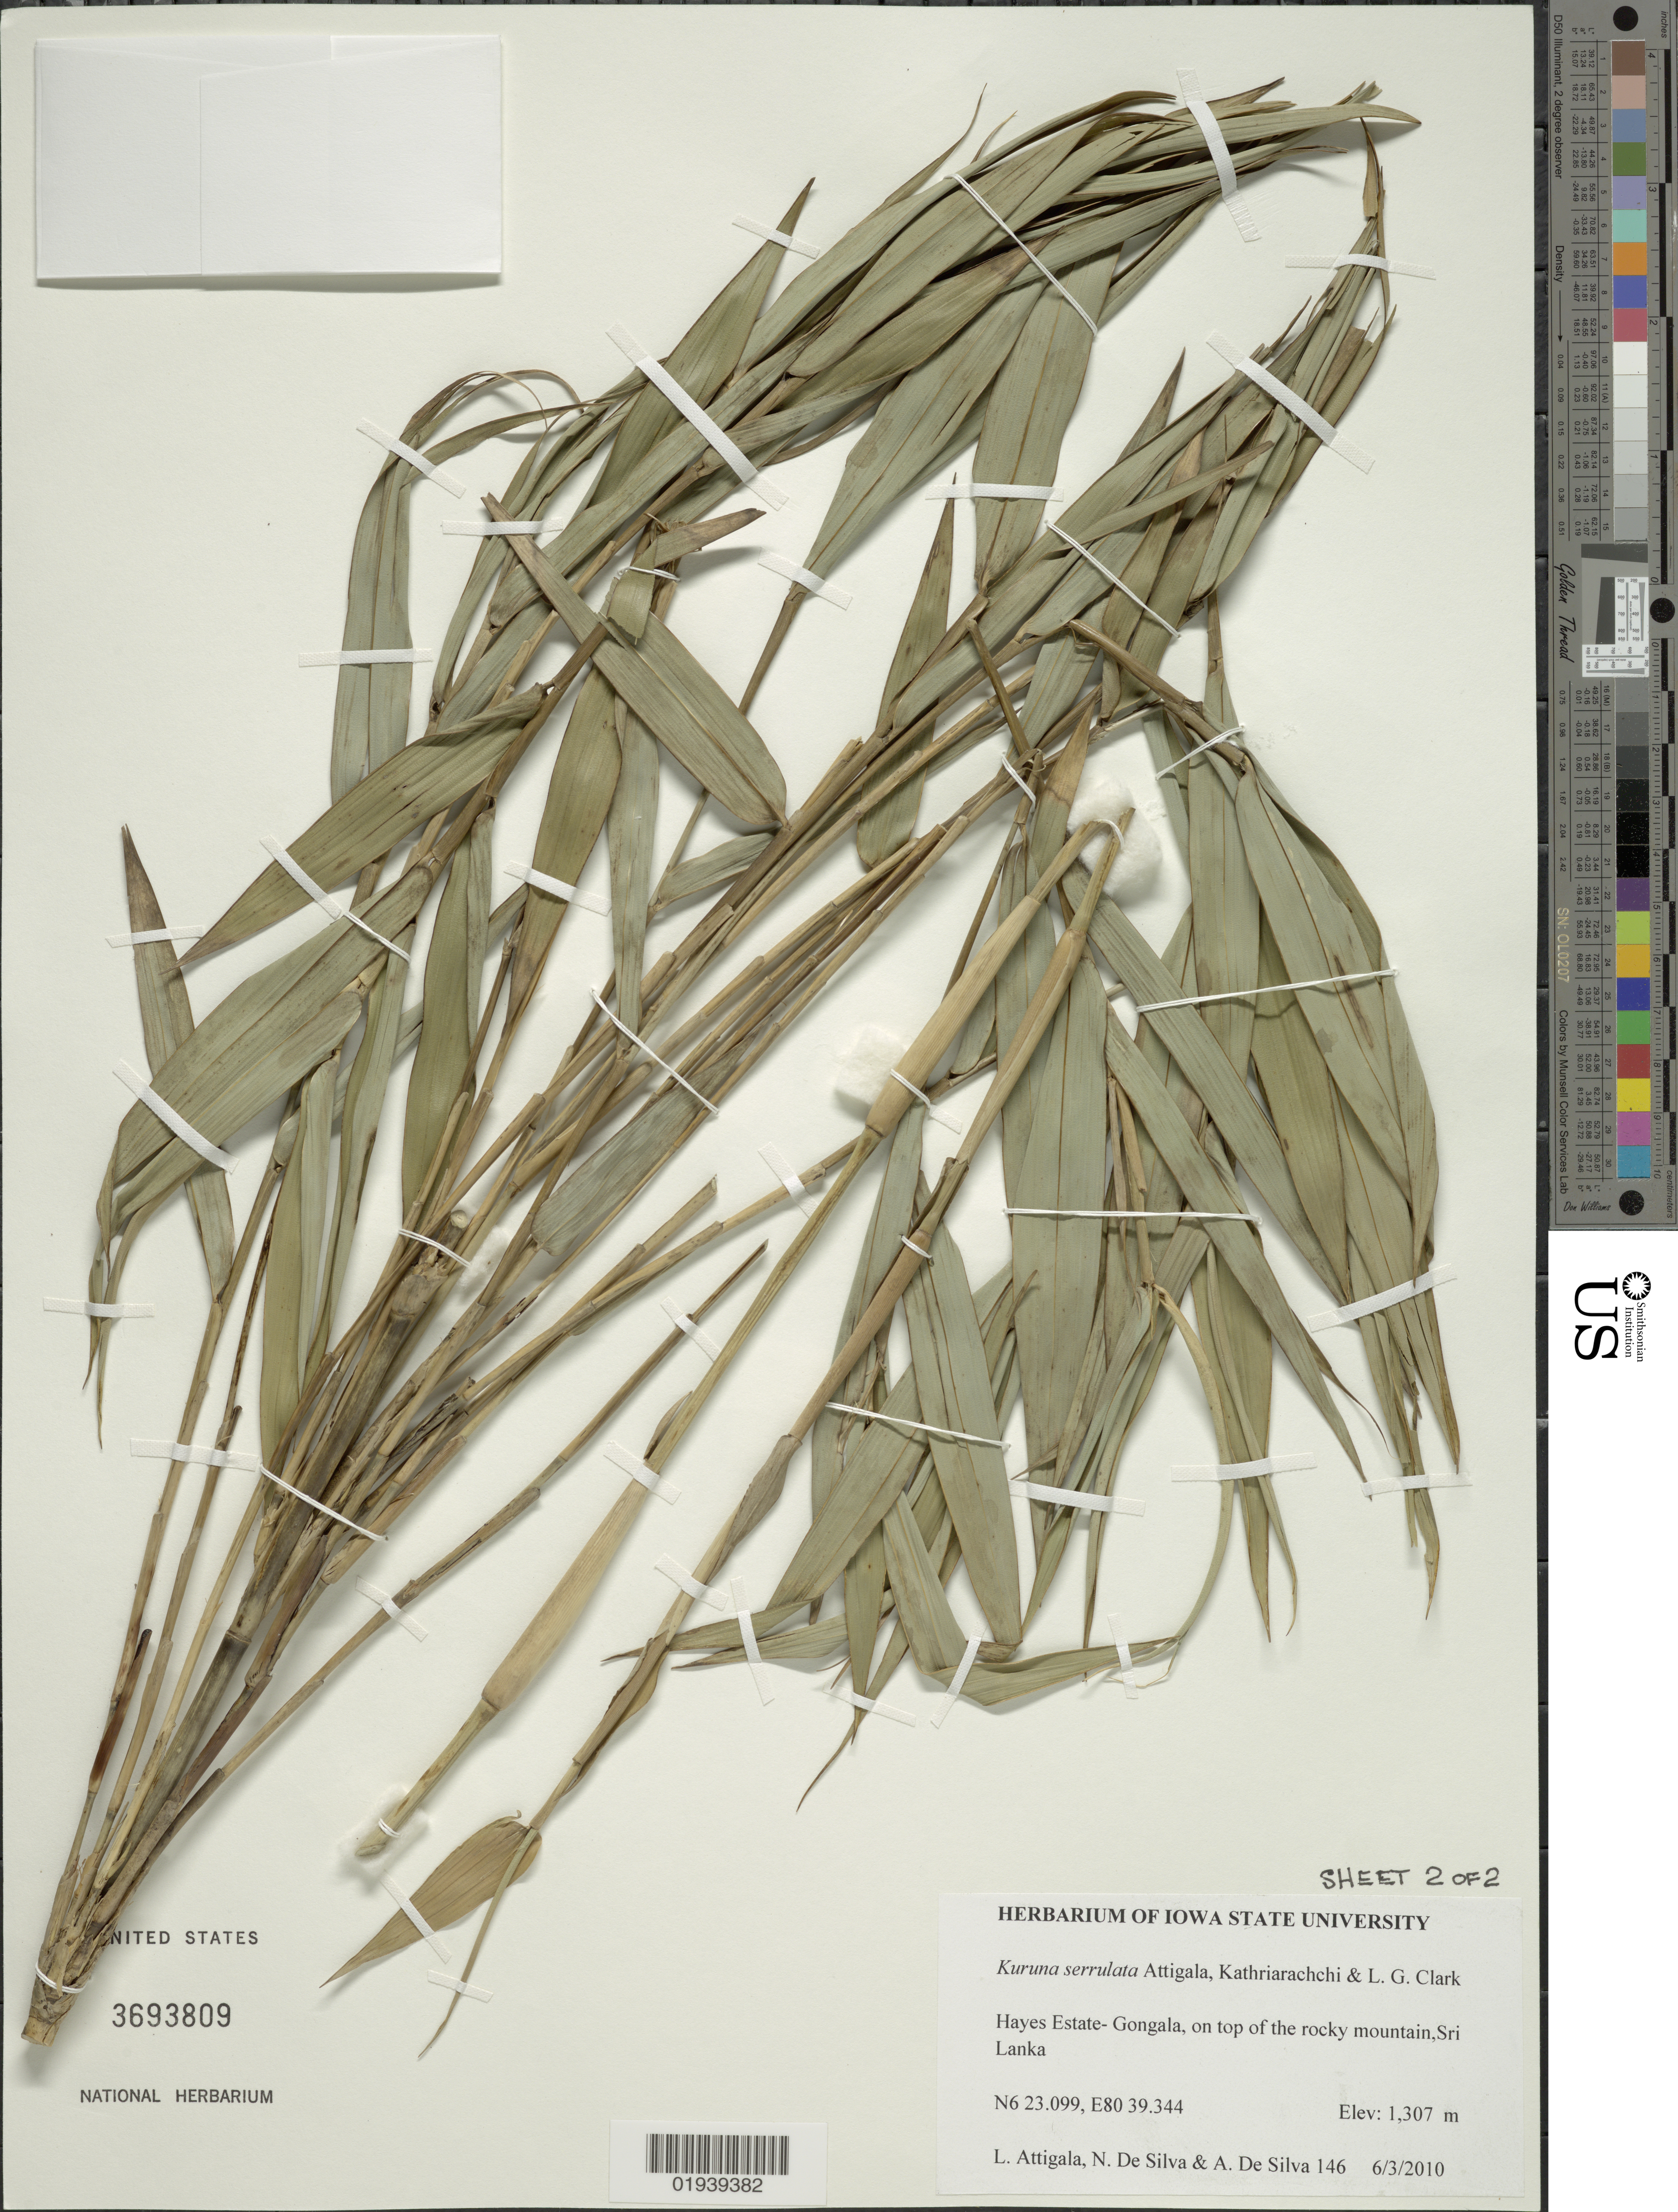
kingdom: Plantae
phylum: Tracheophyta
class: Liliopsida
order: Poales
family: Poaceae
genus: Kuruna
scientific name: Kuruna serrulata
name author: Attigala et al.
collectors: L. Attigala, A. De Silva & N. De Silva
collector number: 146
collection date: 2010-06-03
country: Sri Lanka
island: Sri Lanka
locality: Hayes Estate- Gongala, on top of the rocky mountain.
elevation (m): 1307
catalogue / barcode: US 3693809